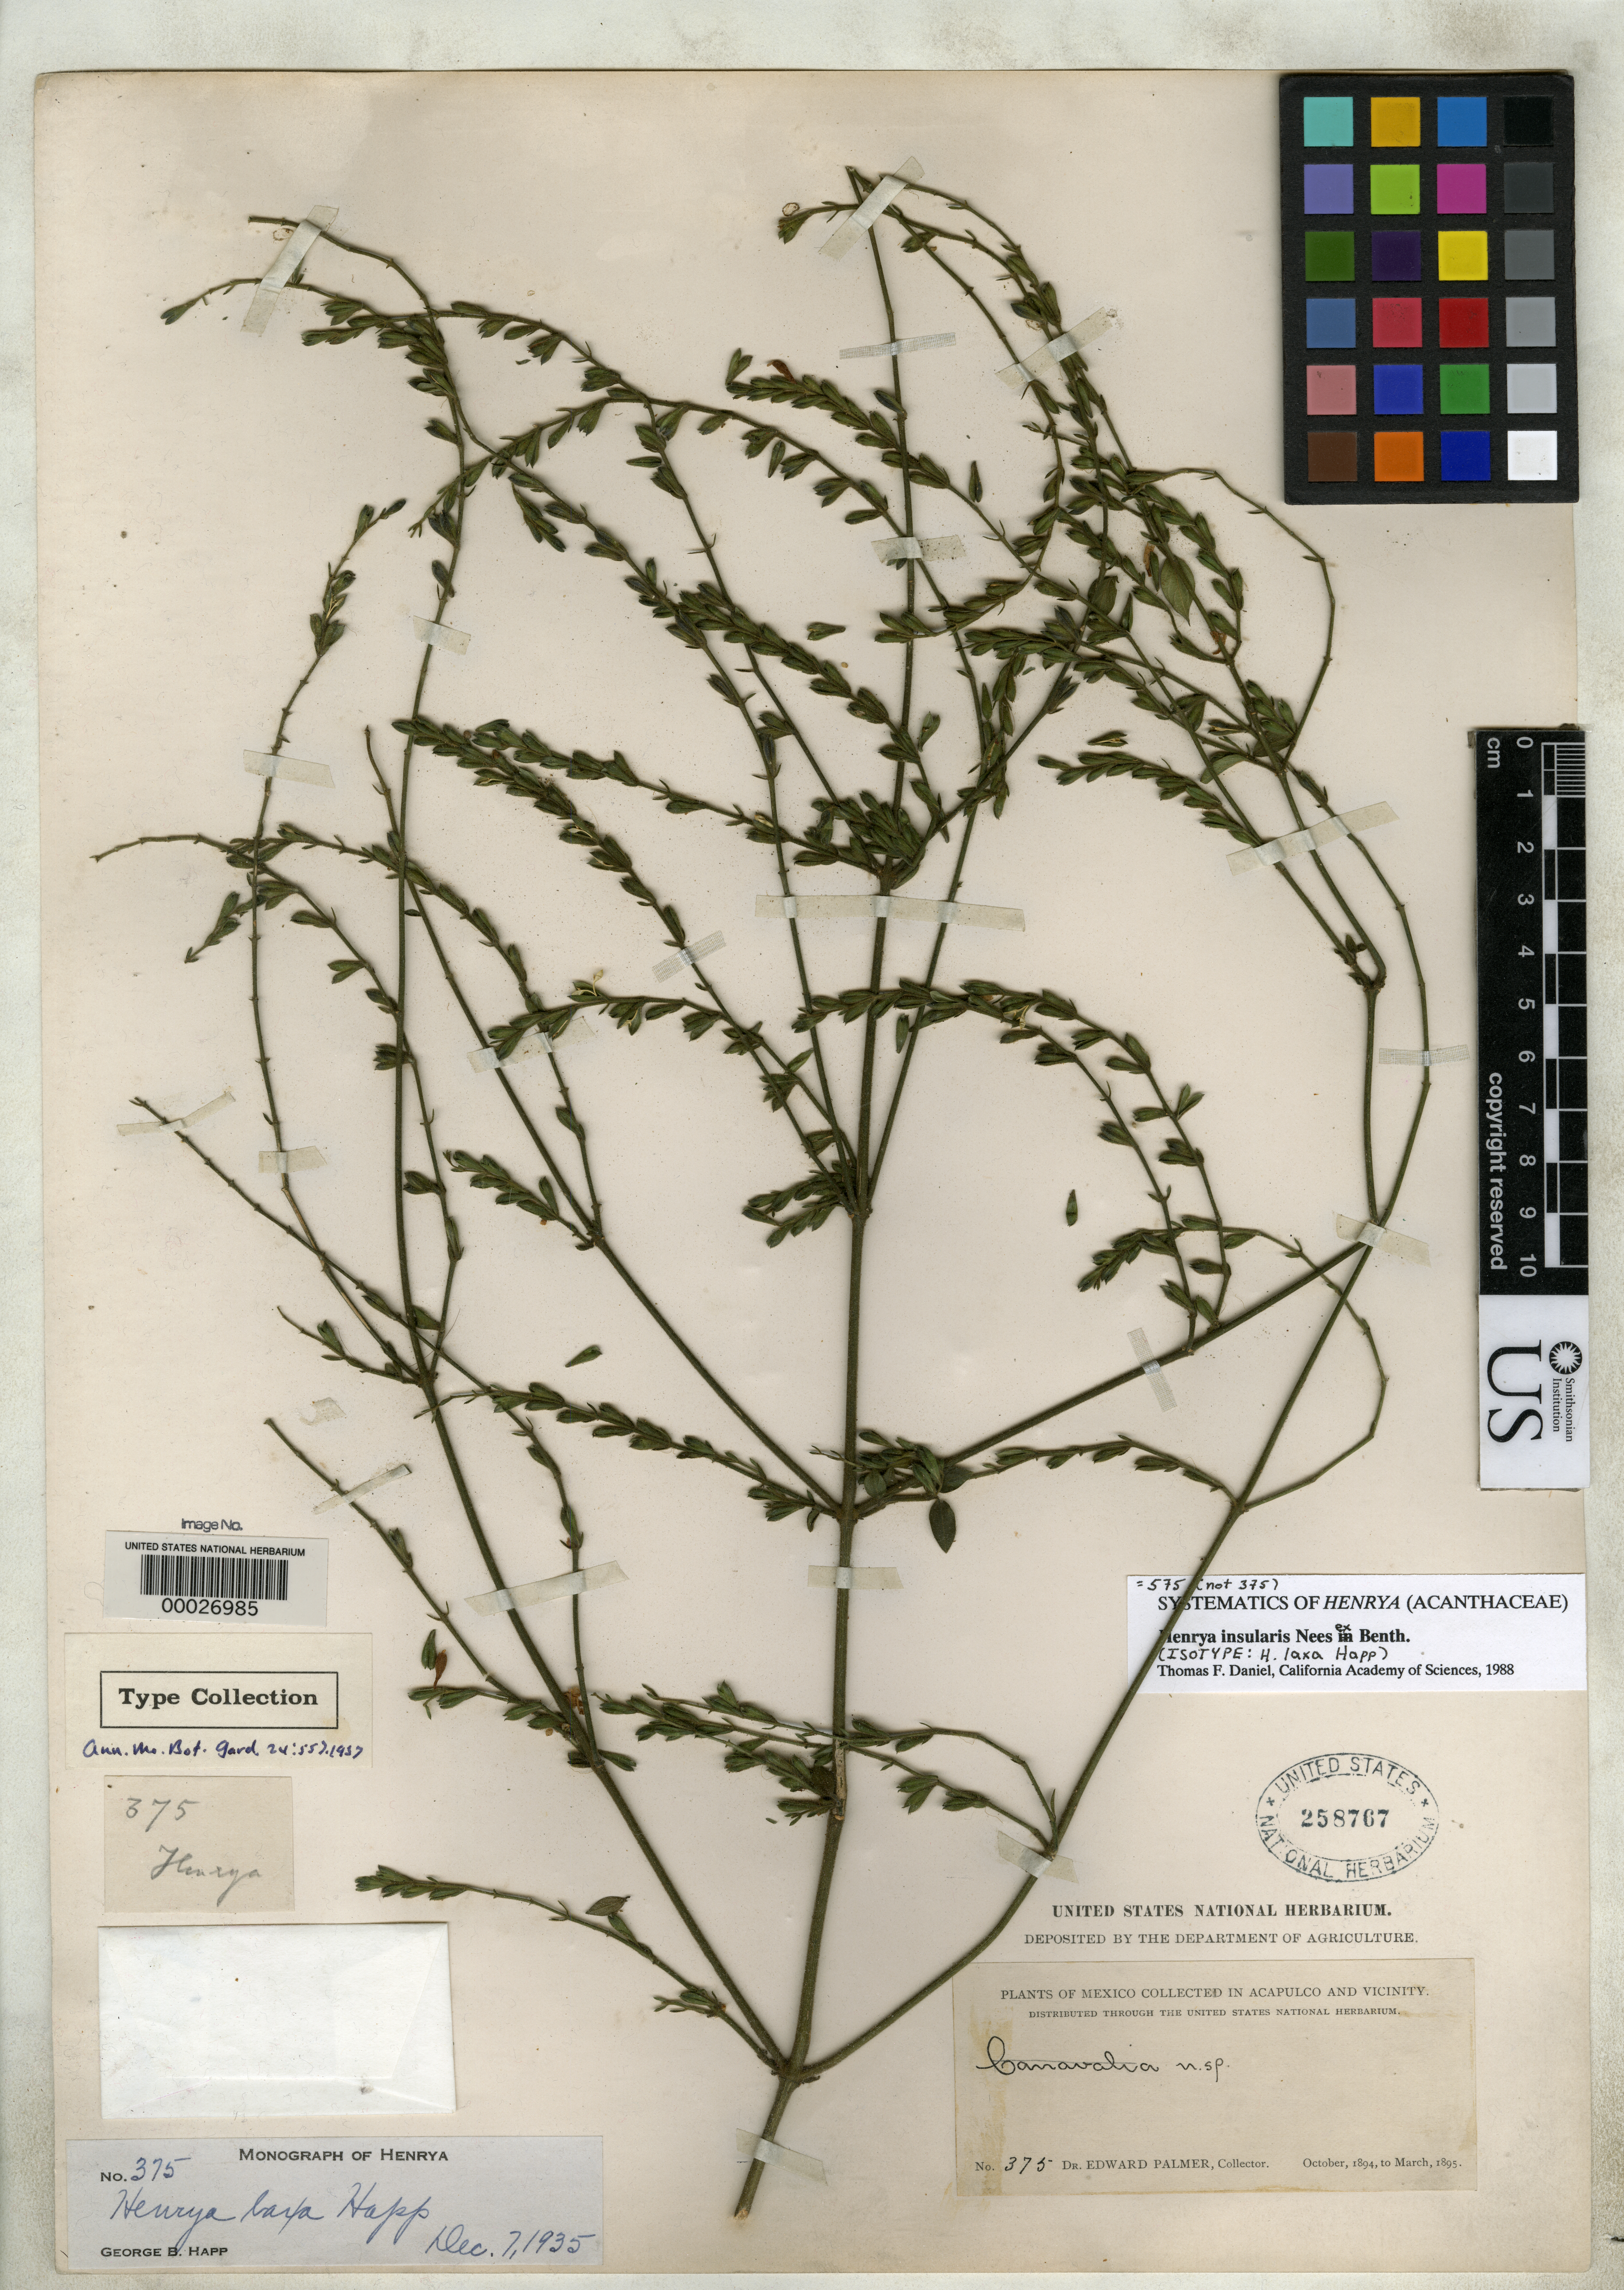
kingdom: Plantae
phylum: Tracheophyta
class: Magnoliopsida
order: Lamiales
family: Acanthaceae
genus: Henrya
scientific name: Henrya laxa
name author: Happ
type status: Isotype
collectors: E. Palmer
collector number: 575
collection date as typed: Oct 1894 to -- Mar 1895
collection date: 1894-10/1895-03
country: Mexico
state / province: Guerrero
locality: Acapulco & vicinity.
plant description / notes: Coll. no. is 575 not 375. See new label on the specimen.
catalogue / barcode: US 258767